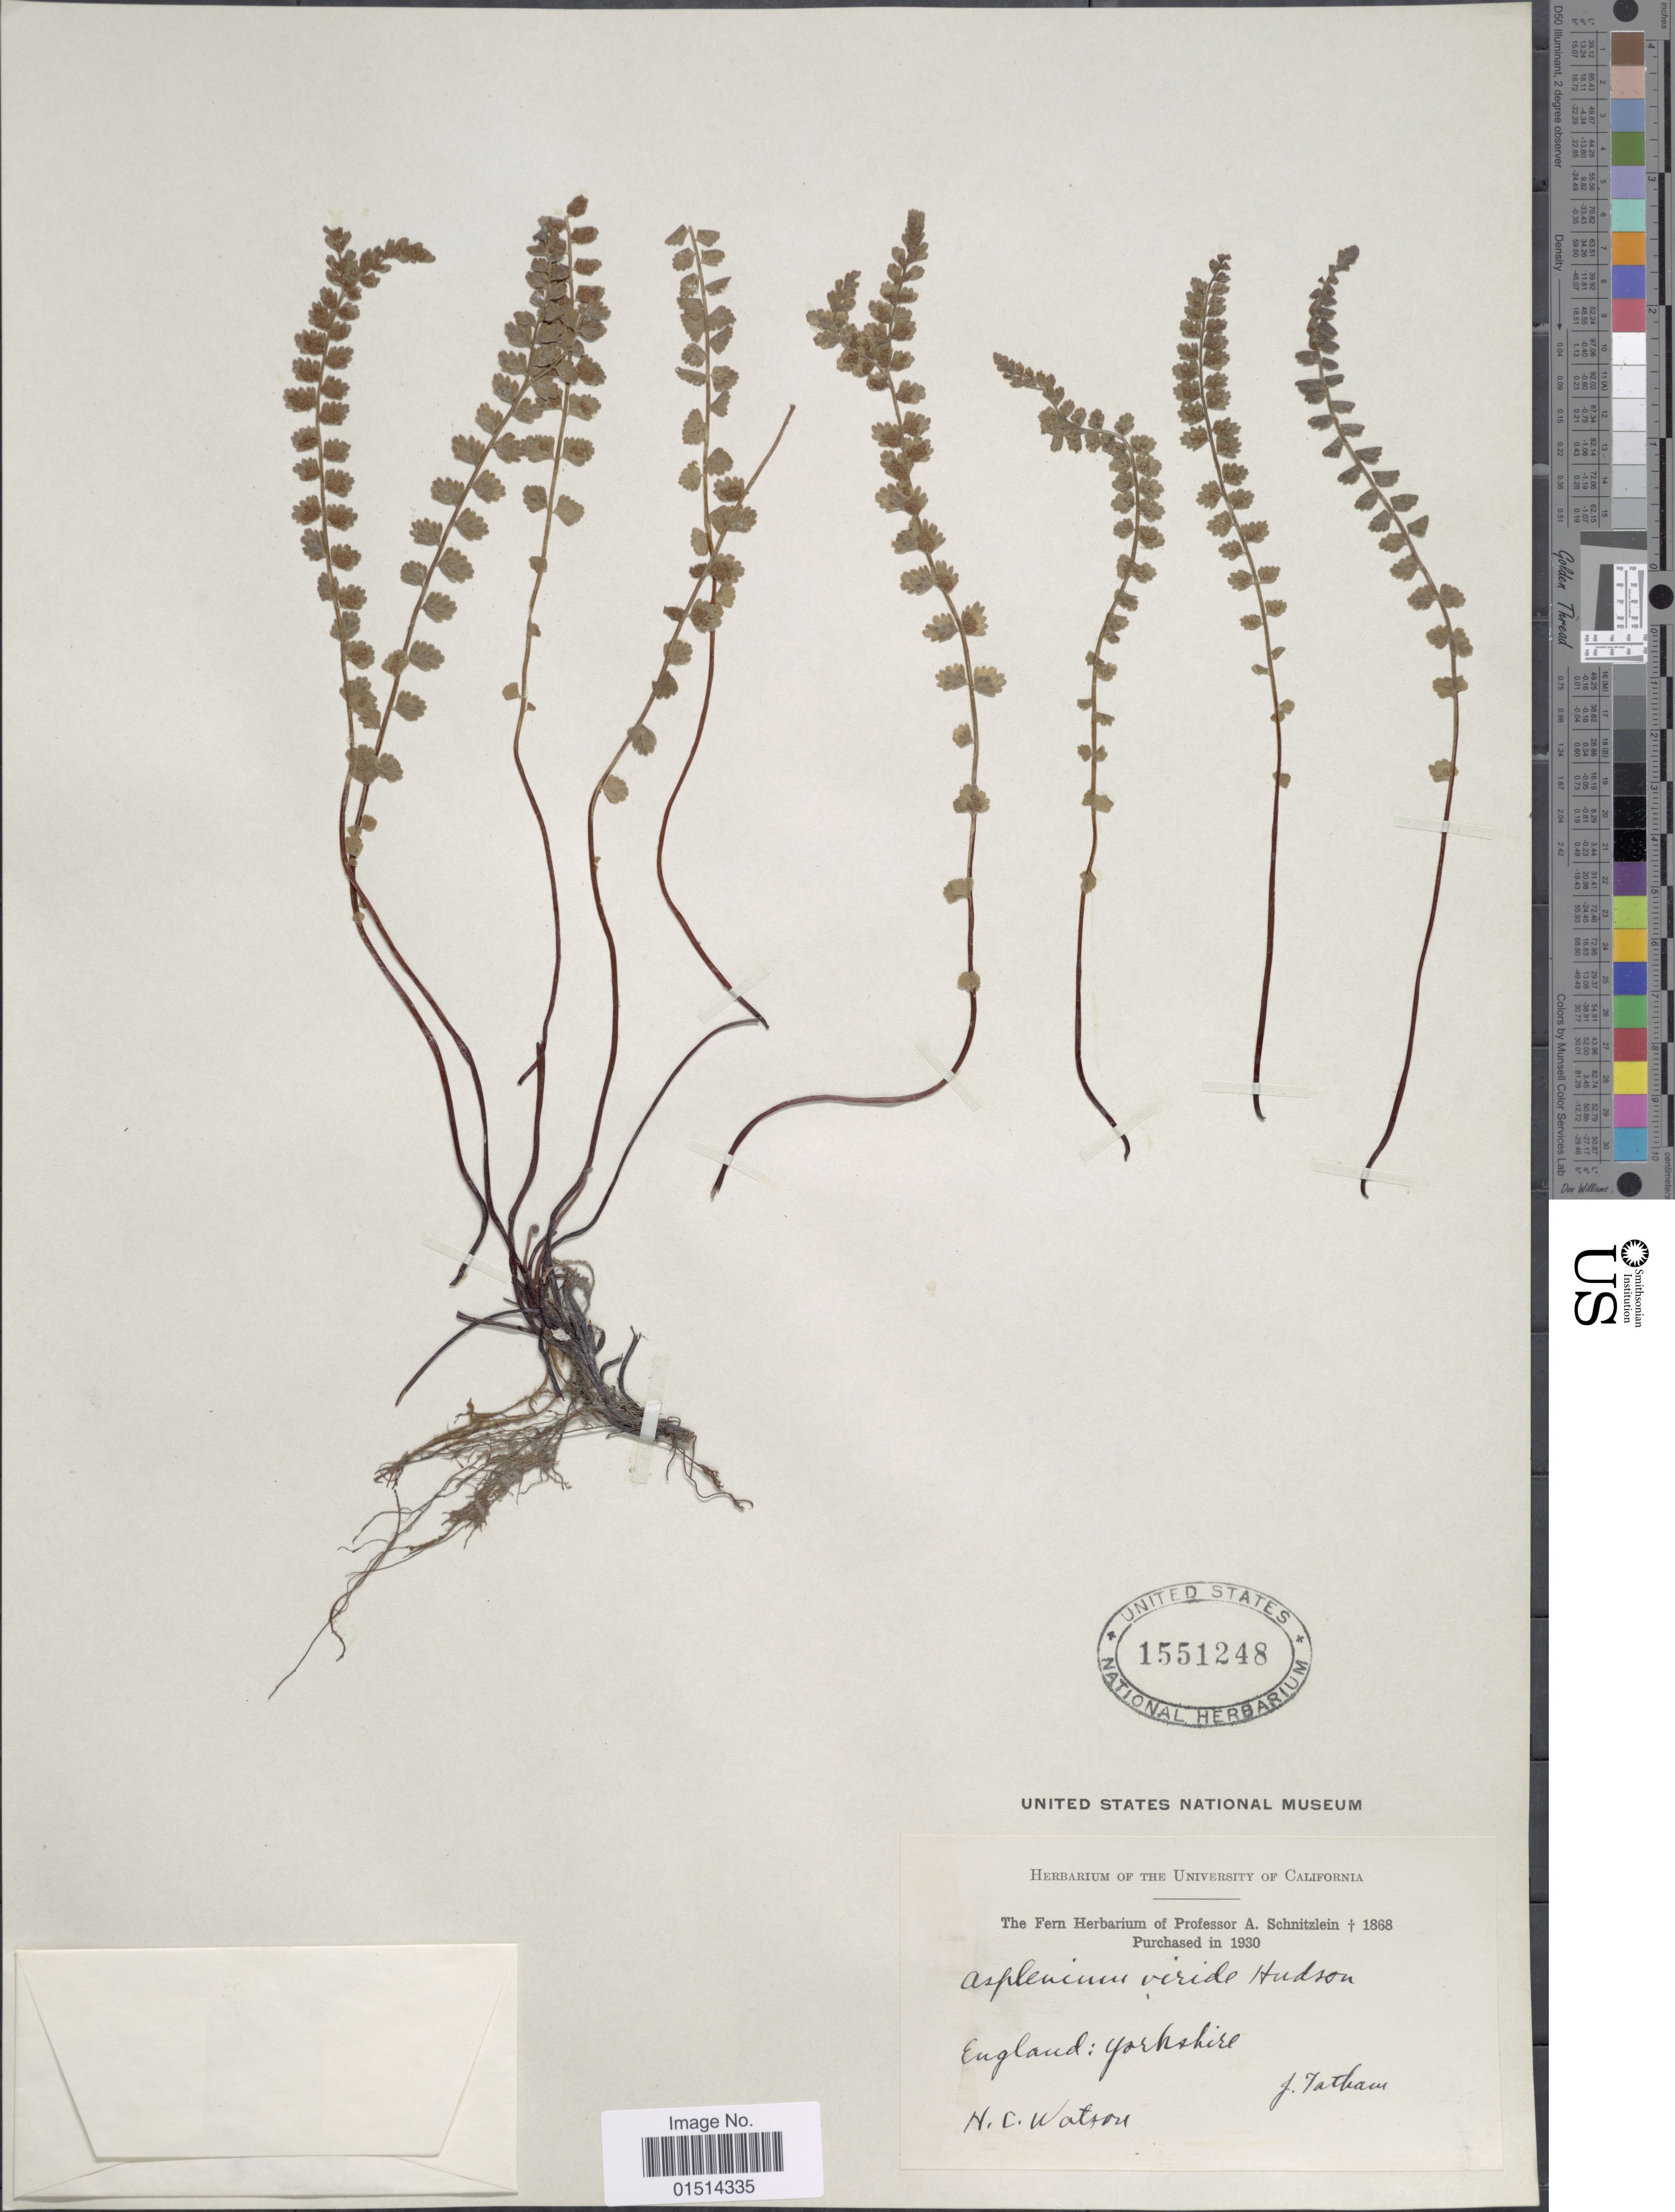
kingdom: Plantae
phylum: Tracheophyta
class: Polypodiopsida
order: Polypodiales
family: Aspleniaceae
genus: Asplenium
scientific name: Asplenium viride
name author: Huds.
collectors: H. Watson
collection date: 1930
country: United Kingdom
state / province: England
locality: England: Yorkshire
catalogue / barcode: US 1551248